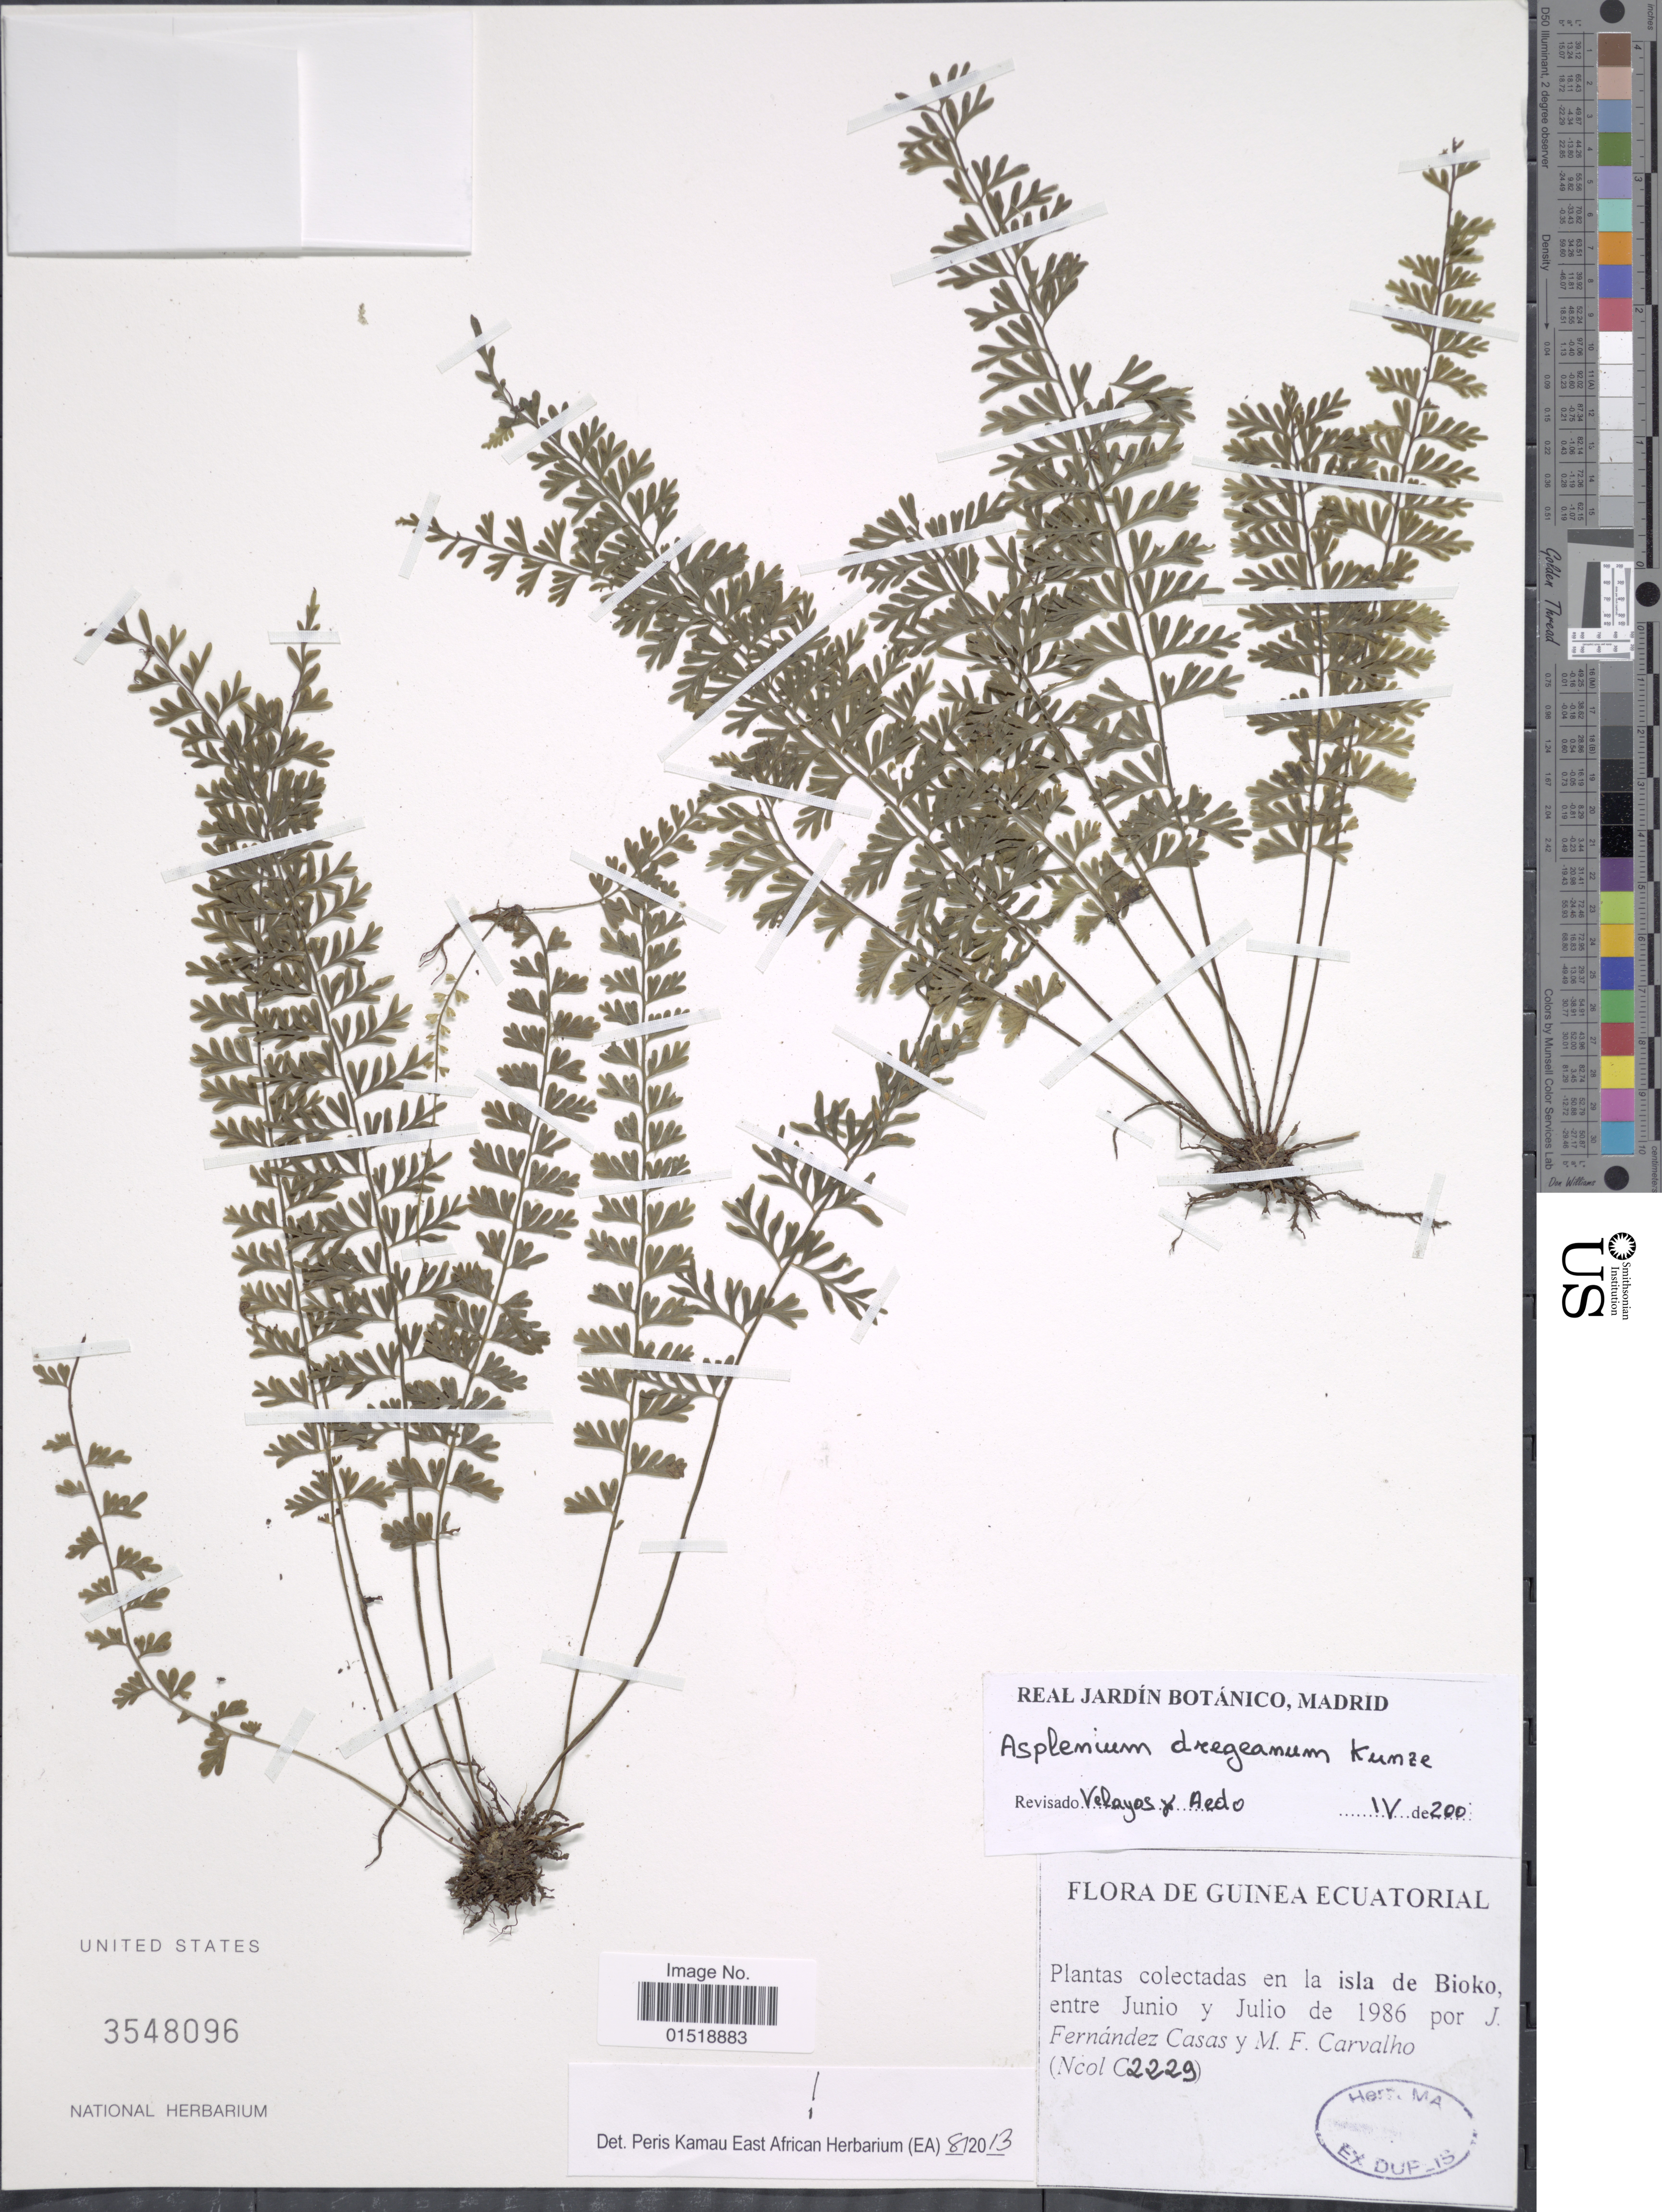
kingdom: Plantae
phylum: Tracheophyta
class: Polypodiopsida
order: Polypodiales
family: Aspleniaceae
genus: Asplenium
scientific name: Asplenium dregeanum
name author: Kunze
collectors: J. Casas & M. F. Carvalho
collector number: C2229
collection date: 1986-06/1986-07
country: Equatorial Guinea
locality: Isla de Bioko.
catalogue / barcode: US 3548096